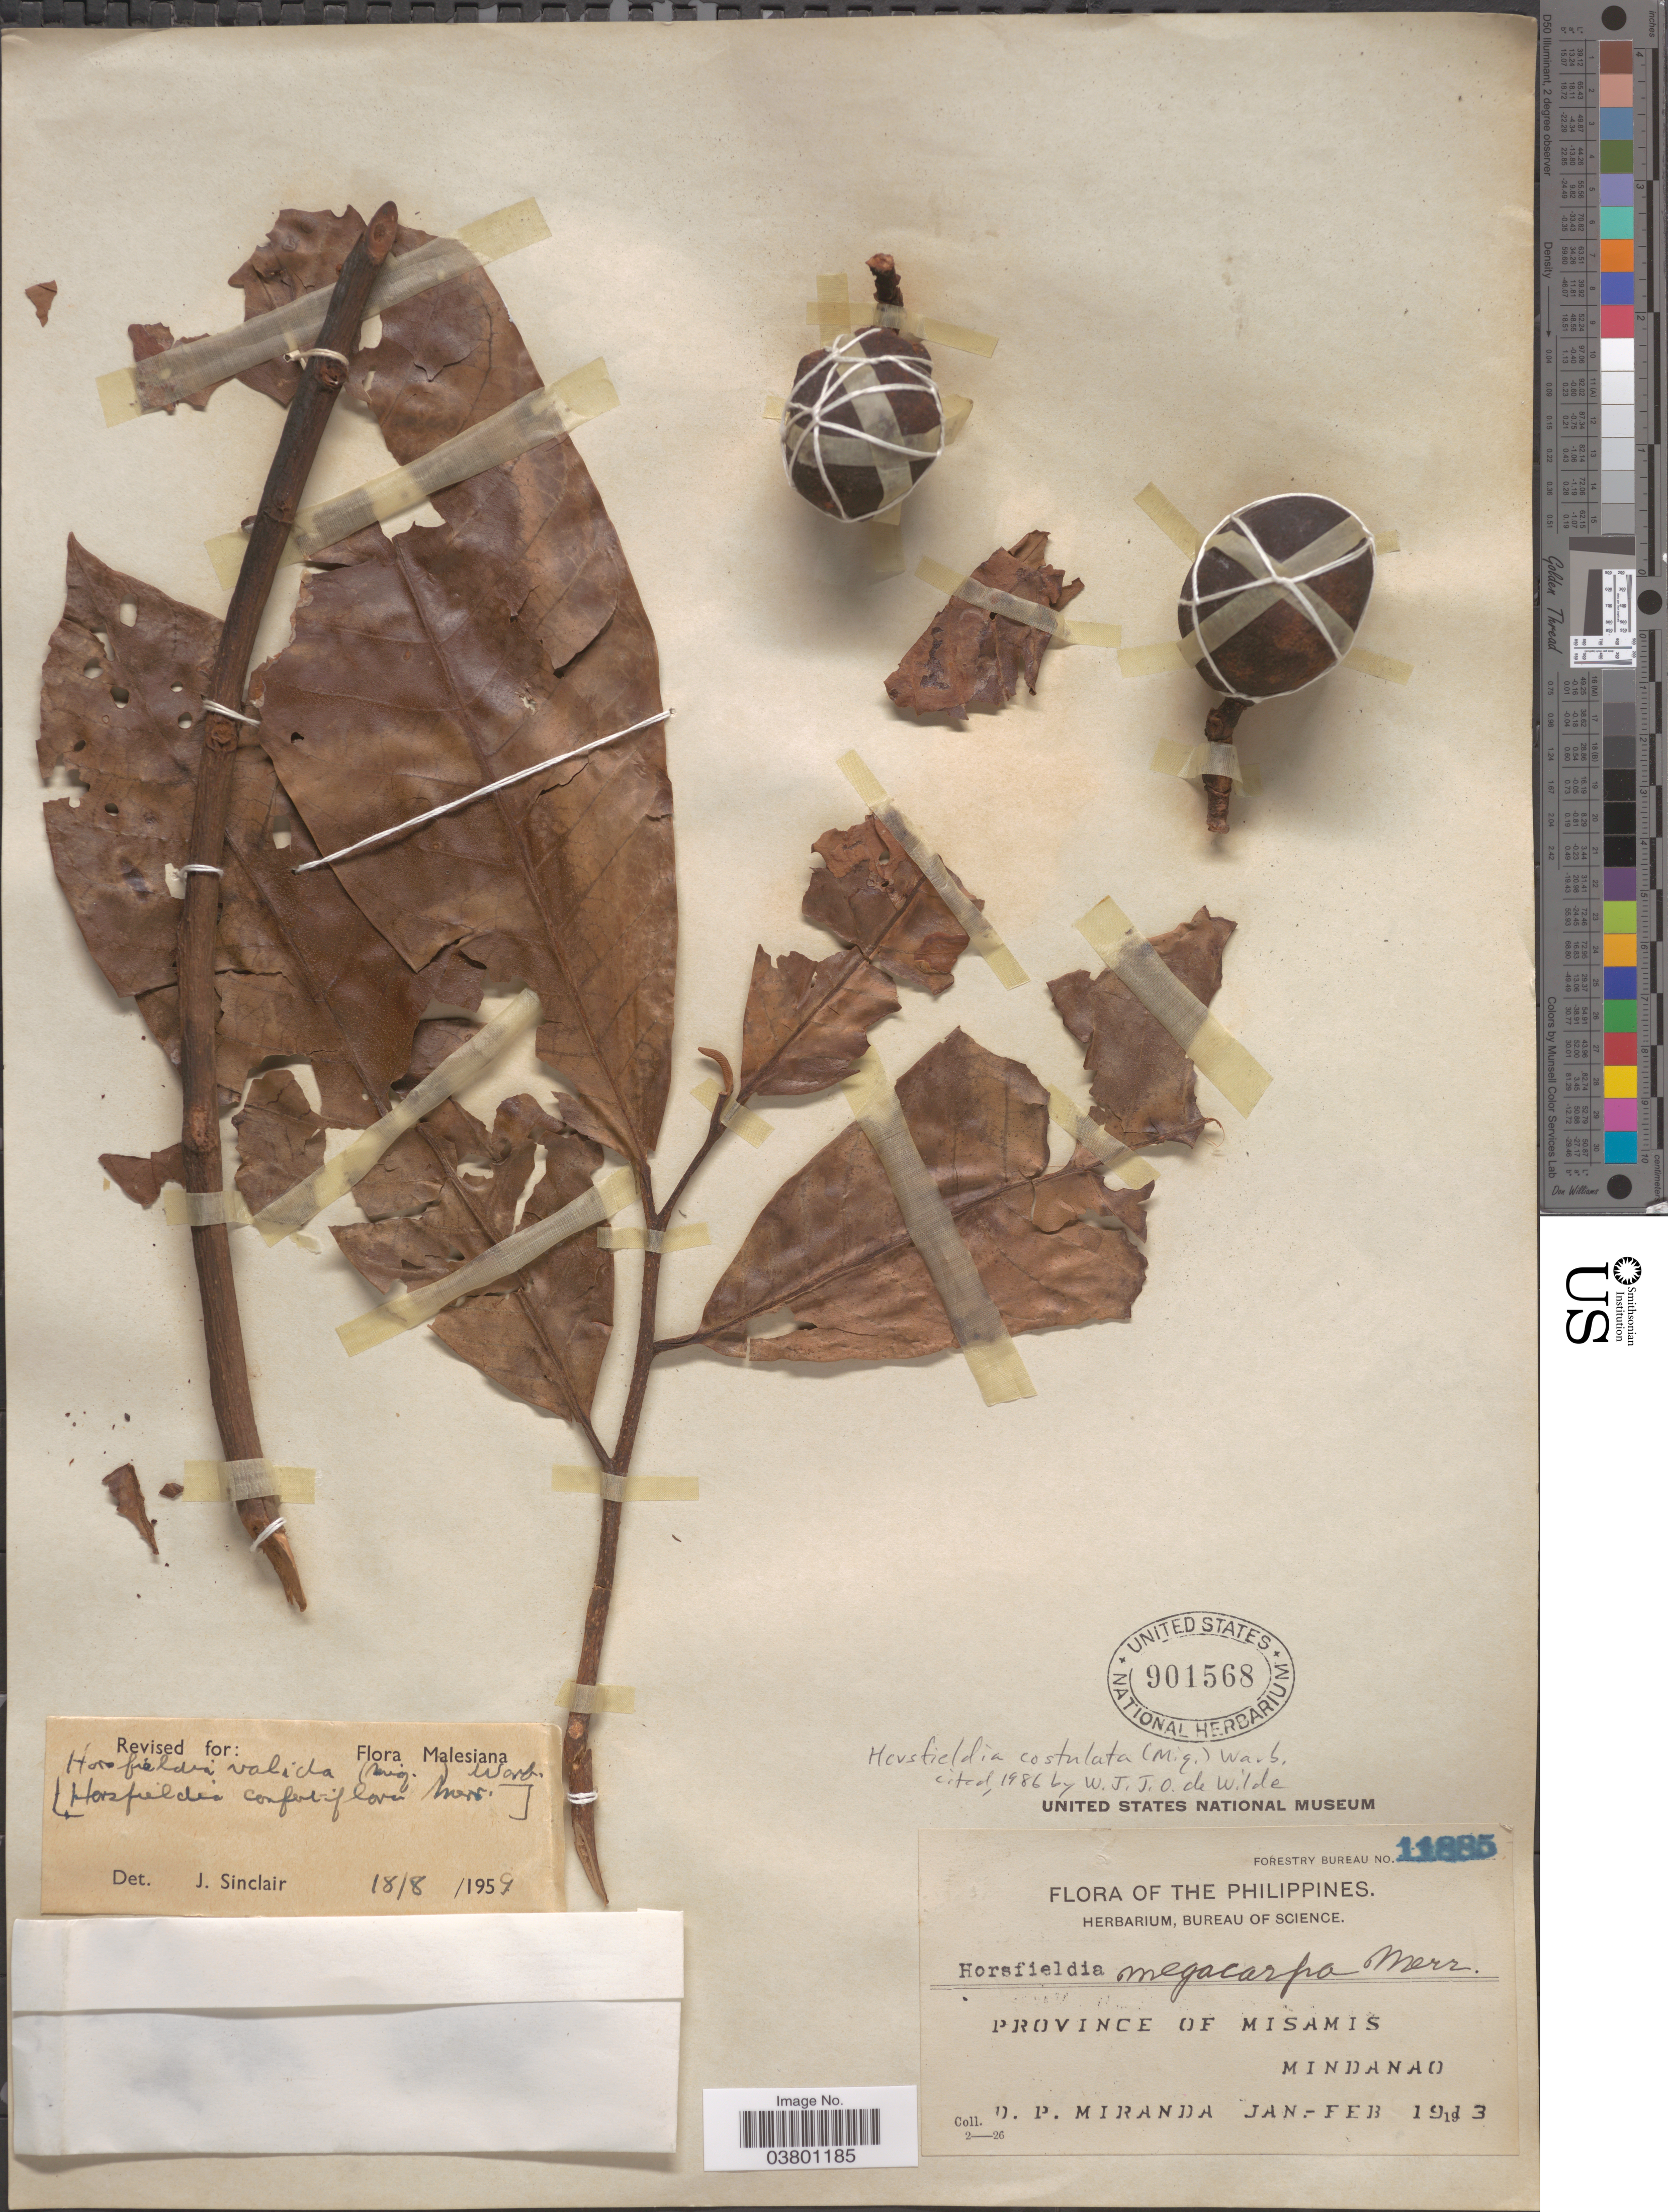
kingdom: Plantae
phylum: Tracheophyta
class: Magnoliopsida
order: Magnoliales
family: Myristicaceae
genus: Horsfieldia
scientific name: Horsfieldia costulata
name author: (Miq.) Warb.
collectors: D. P. Miranda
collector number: Forestry Bureau 11885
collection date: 1913-01/1913-02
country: Philippines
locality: Province of Misamis. Mindanao.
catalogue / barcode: US 901568